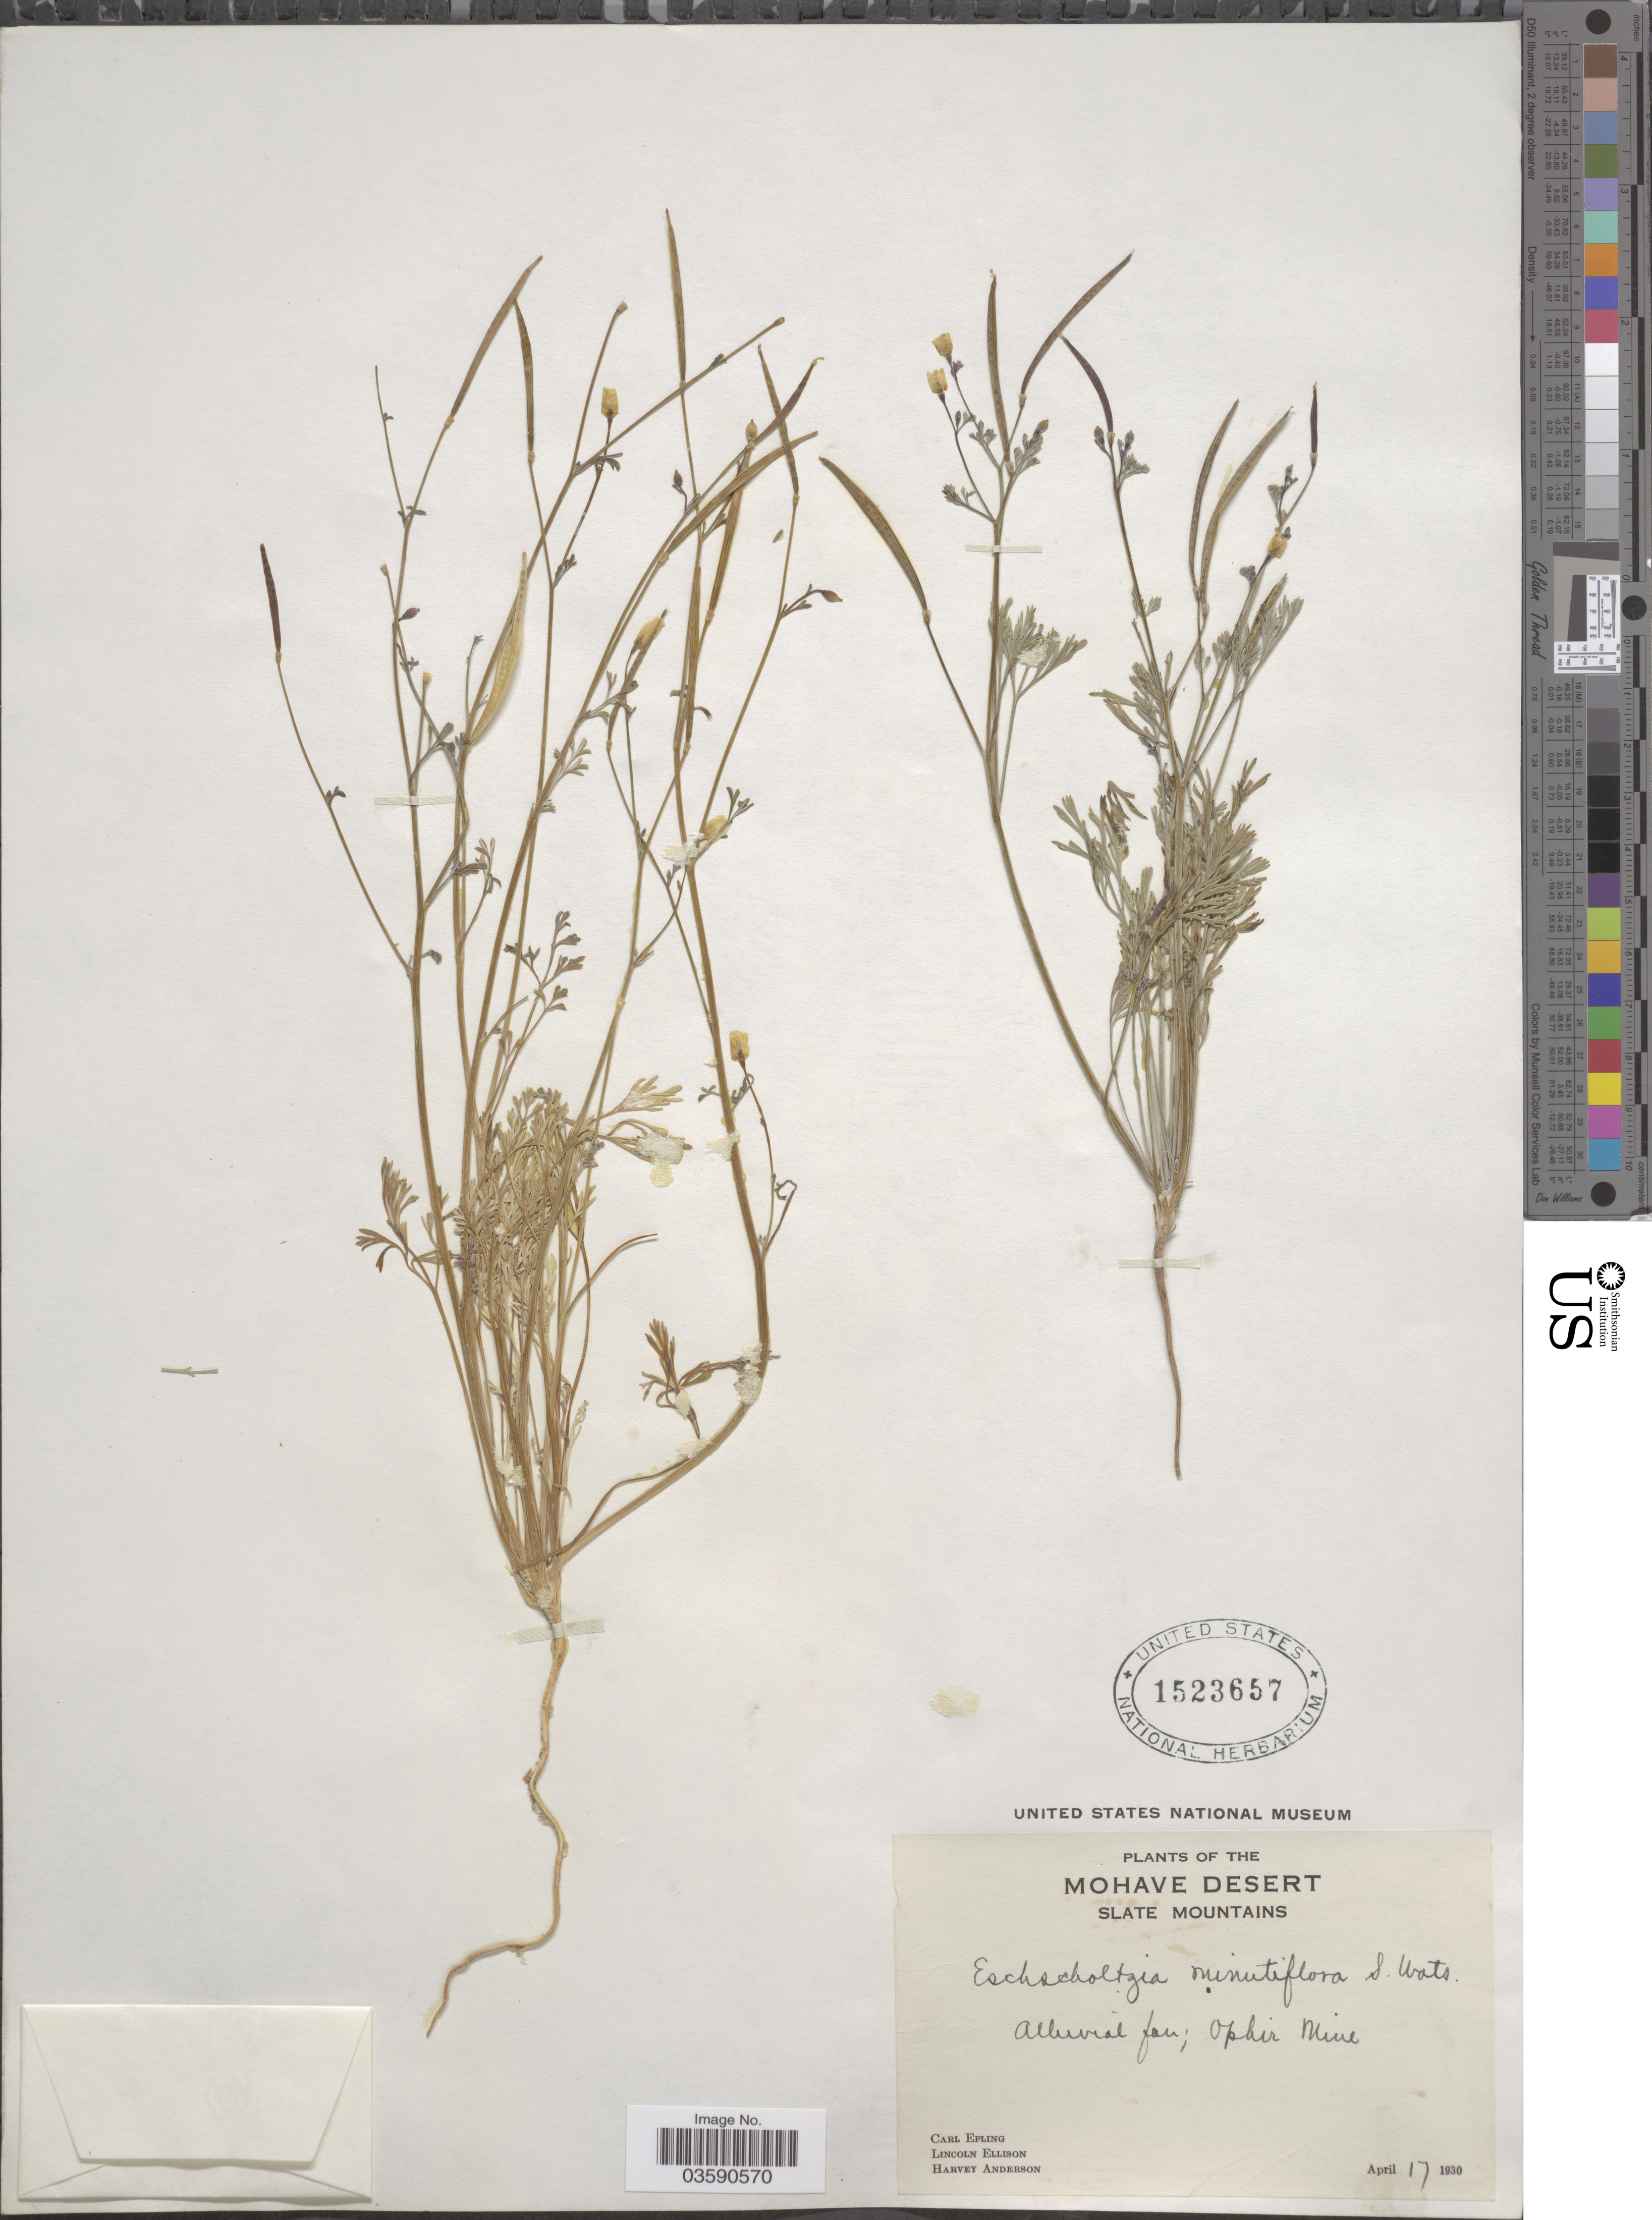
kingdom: Plantae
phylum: Tracheophyta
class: Magnoliopsida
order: Ranunculales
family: Papaveraceae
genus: Eschscholzia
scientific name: Eschscholzia minutiflora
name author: S. Watson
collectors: C. C. Epling, L. Ellison & H. Anderson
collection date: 1930-04-17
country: United States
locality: The Mohave Desert. Slate Mountains. Alluvial fan; Ophir Mine.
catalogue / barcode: US 1523657